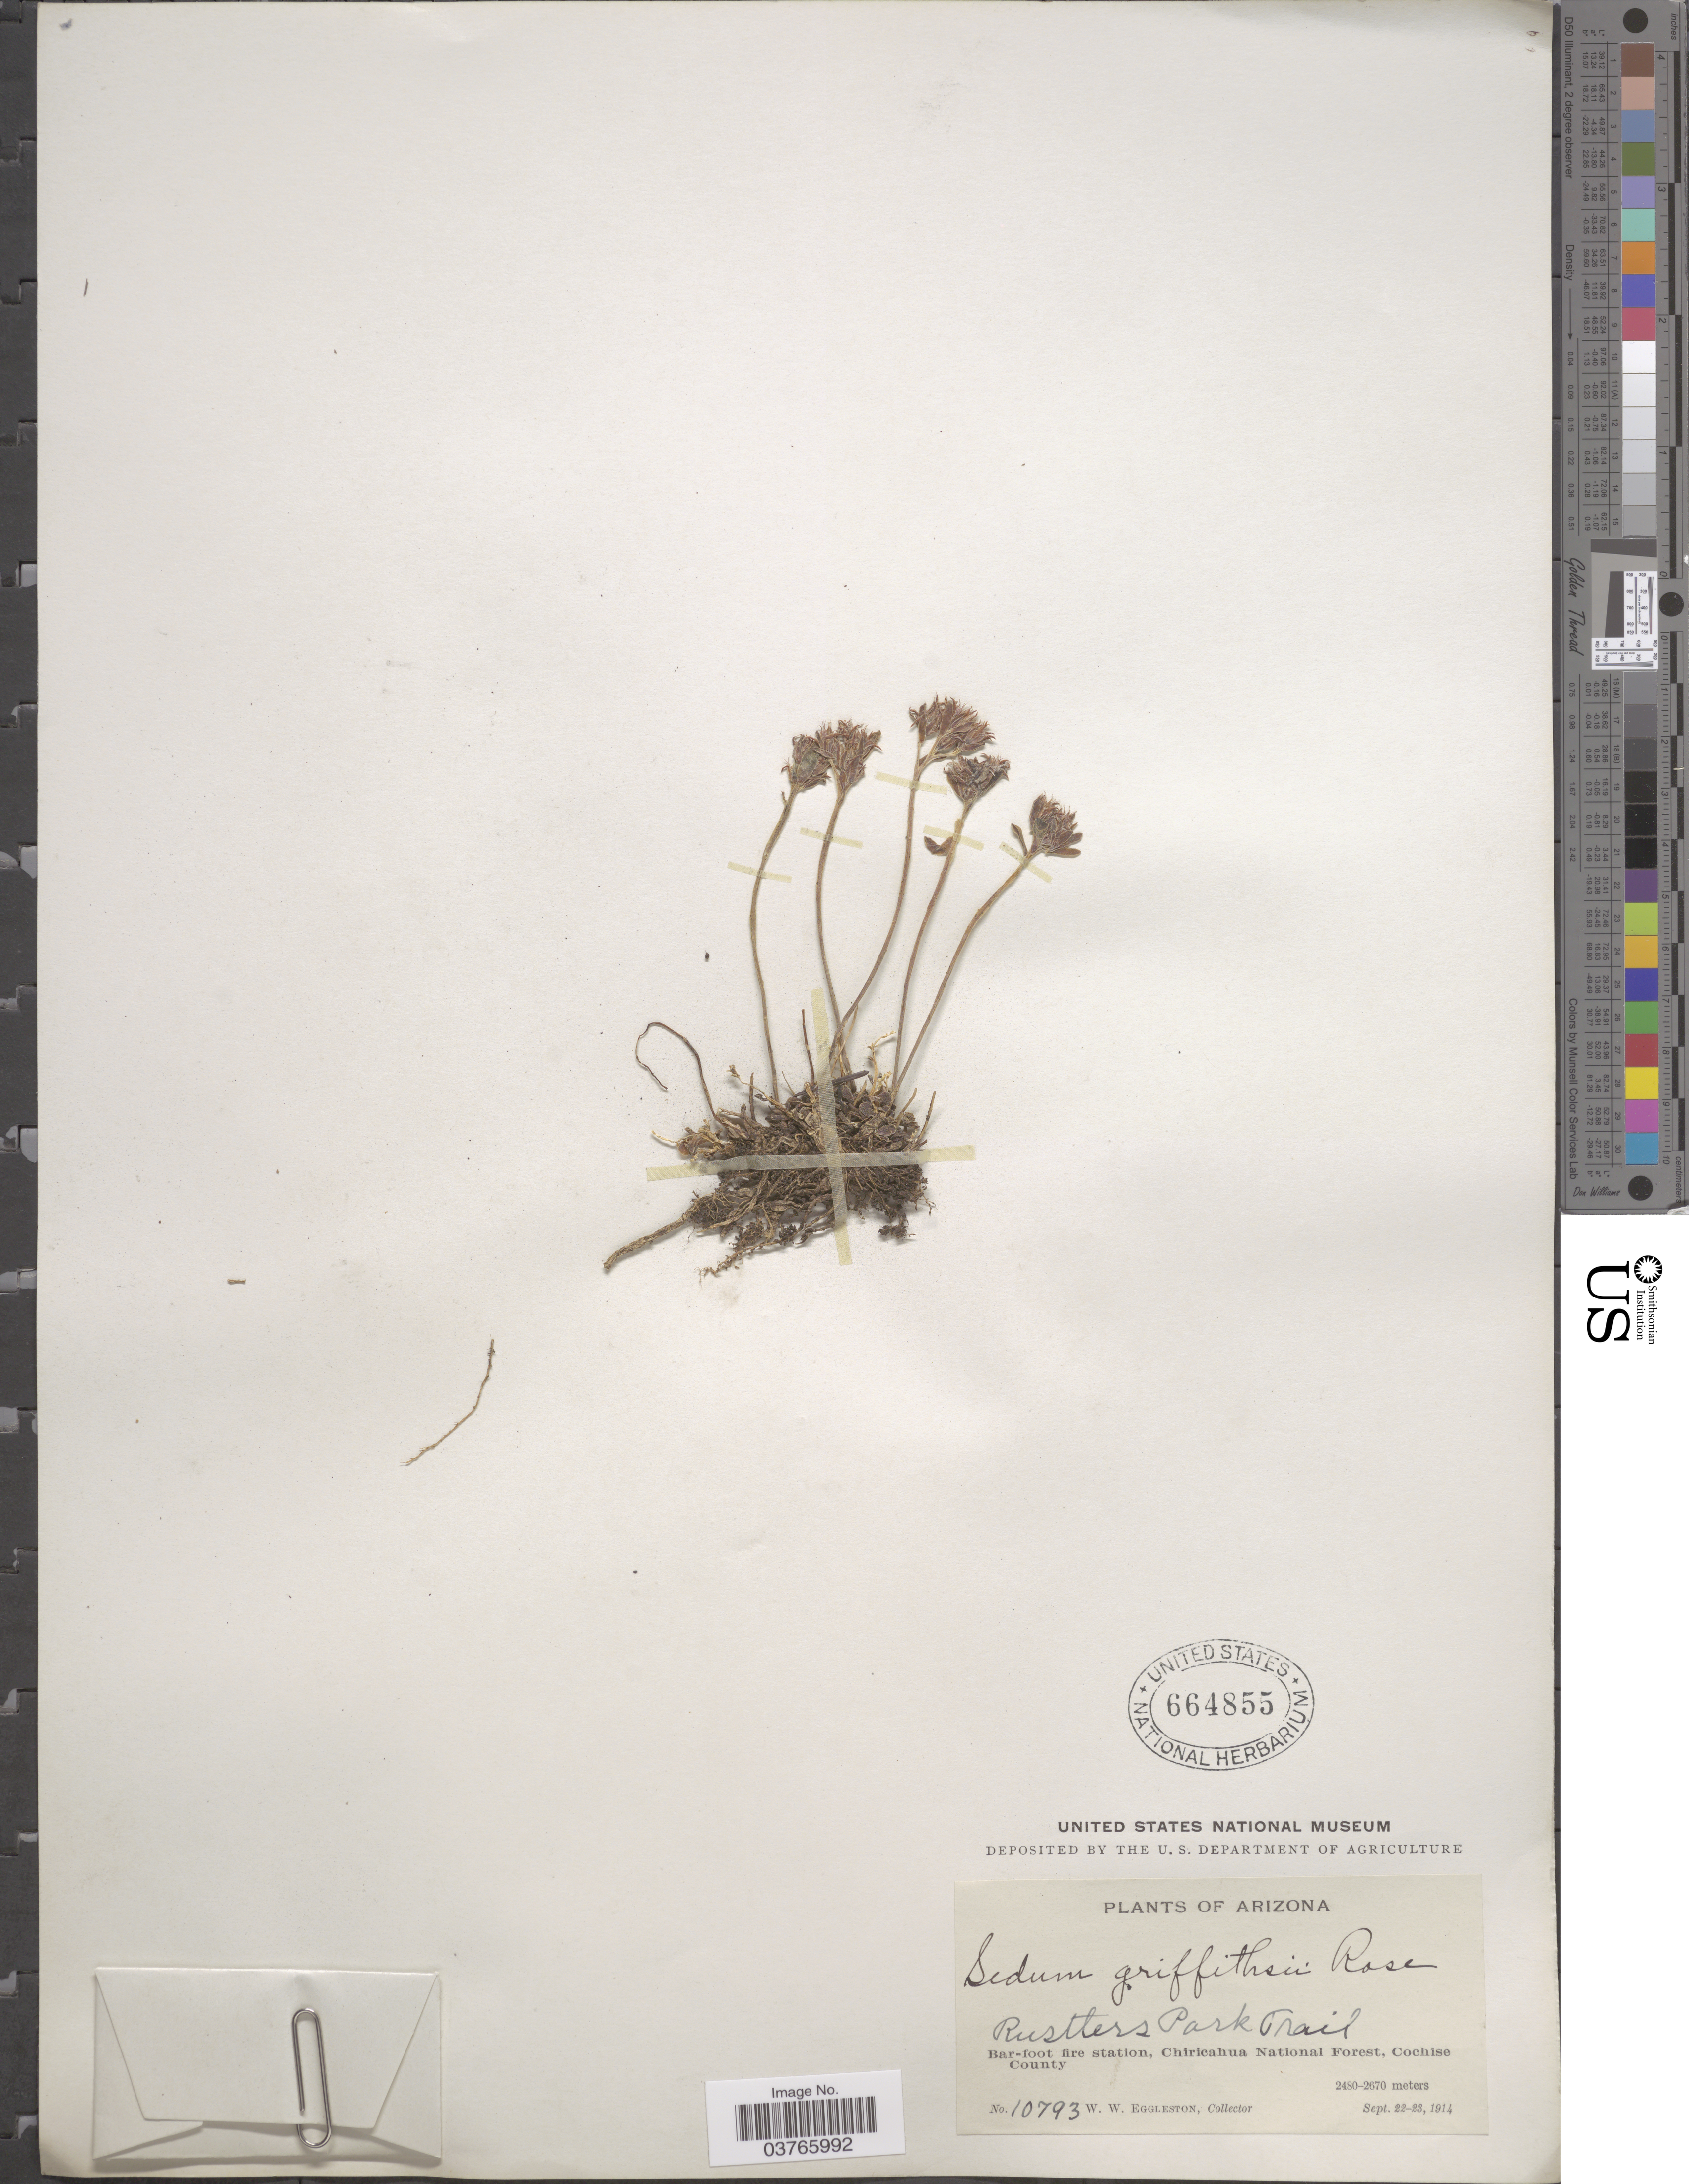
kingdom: Plantae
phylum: Tracheophyta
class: Magnoliopsida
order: Saxifragales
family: Crassulaceae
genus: Sedum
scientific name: Sedum griffithsii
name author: Rose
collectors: W. W. Eggleston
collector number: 10793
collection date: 1914-09-22/1914-09-23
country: United States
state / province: Arizona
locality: Rustlers Park Trail. Bar-foot fire station, Chiricahua National forest, Cochise County.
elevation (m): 2480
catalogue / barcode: US 664855